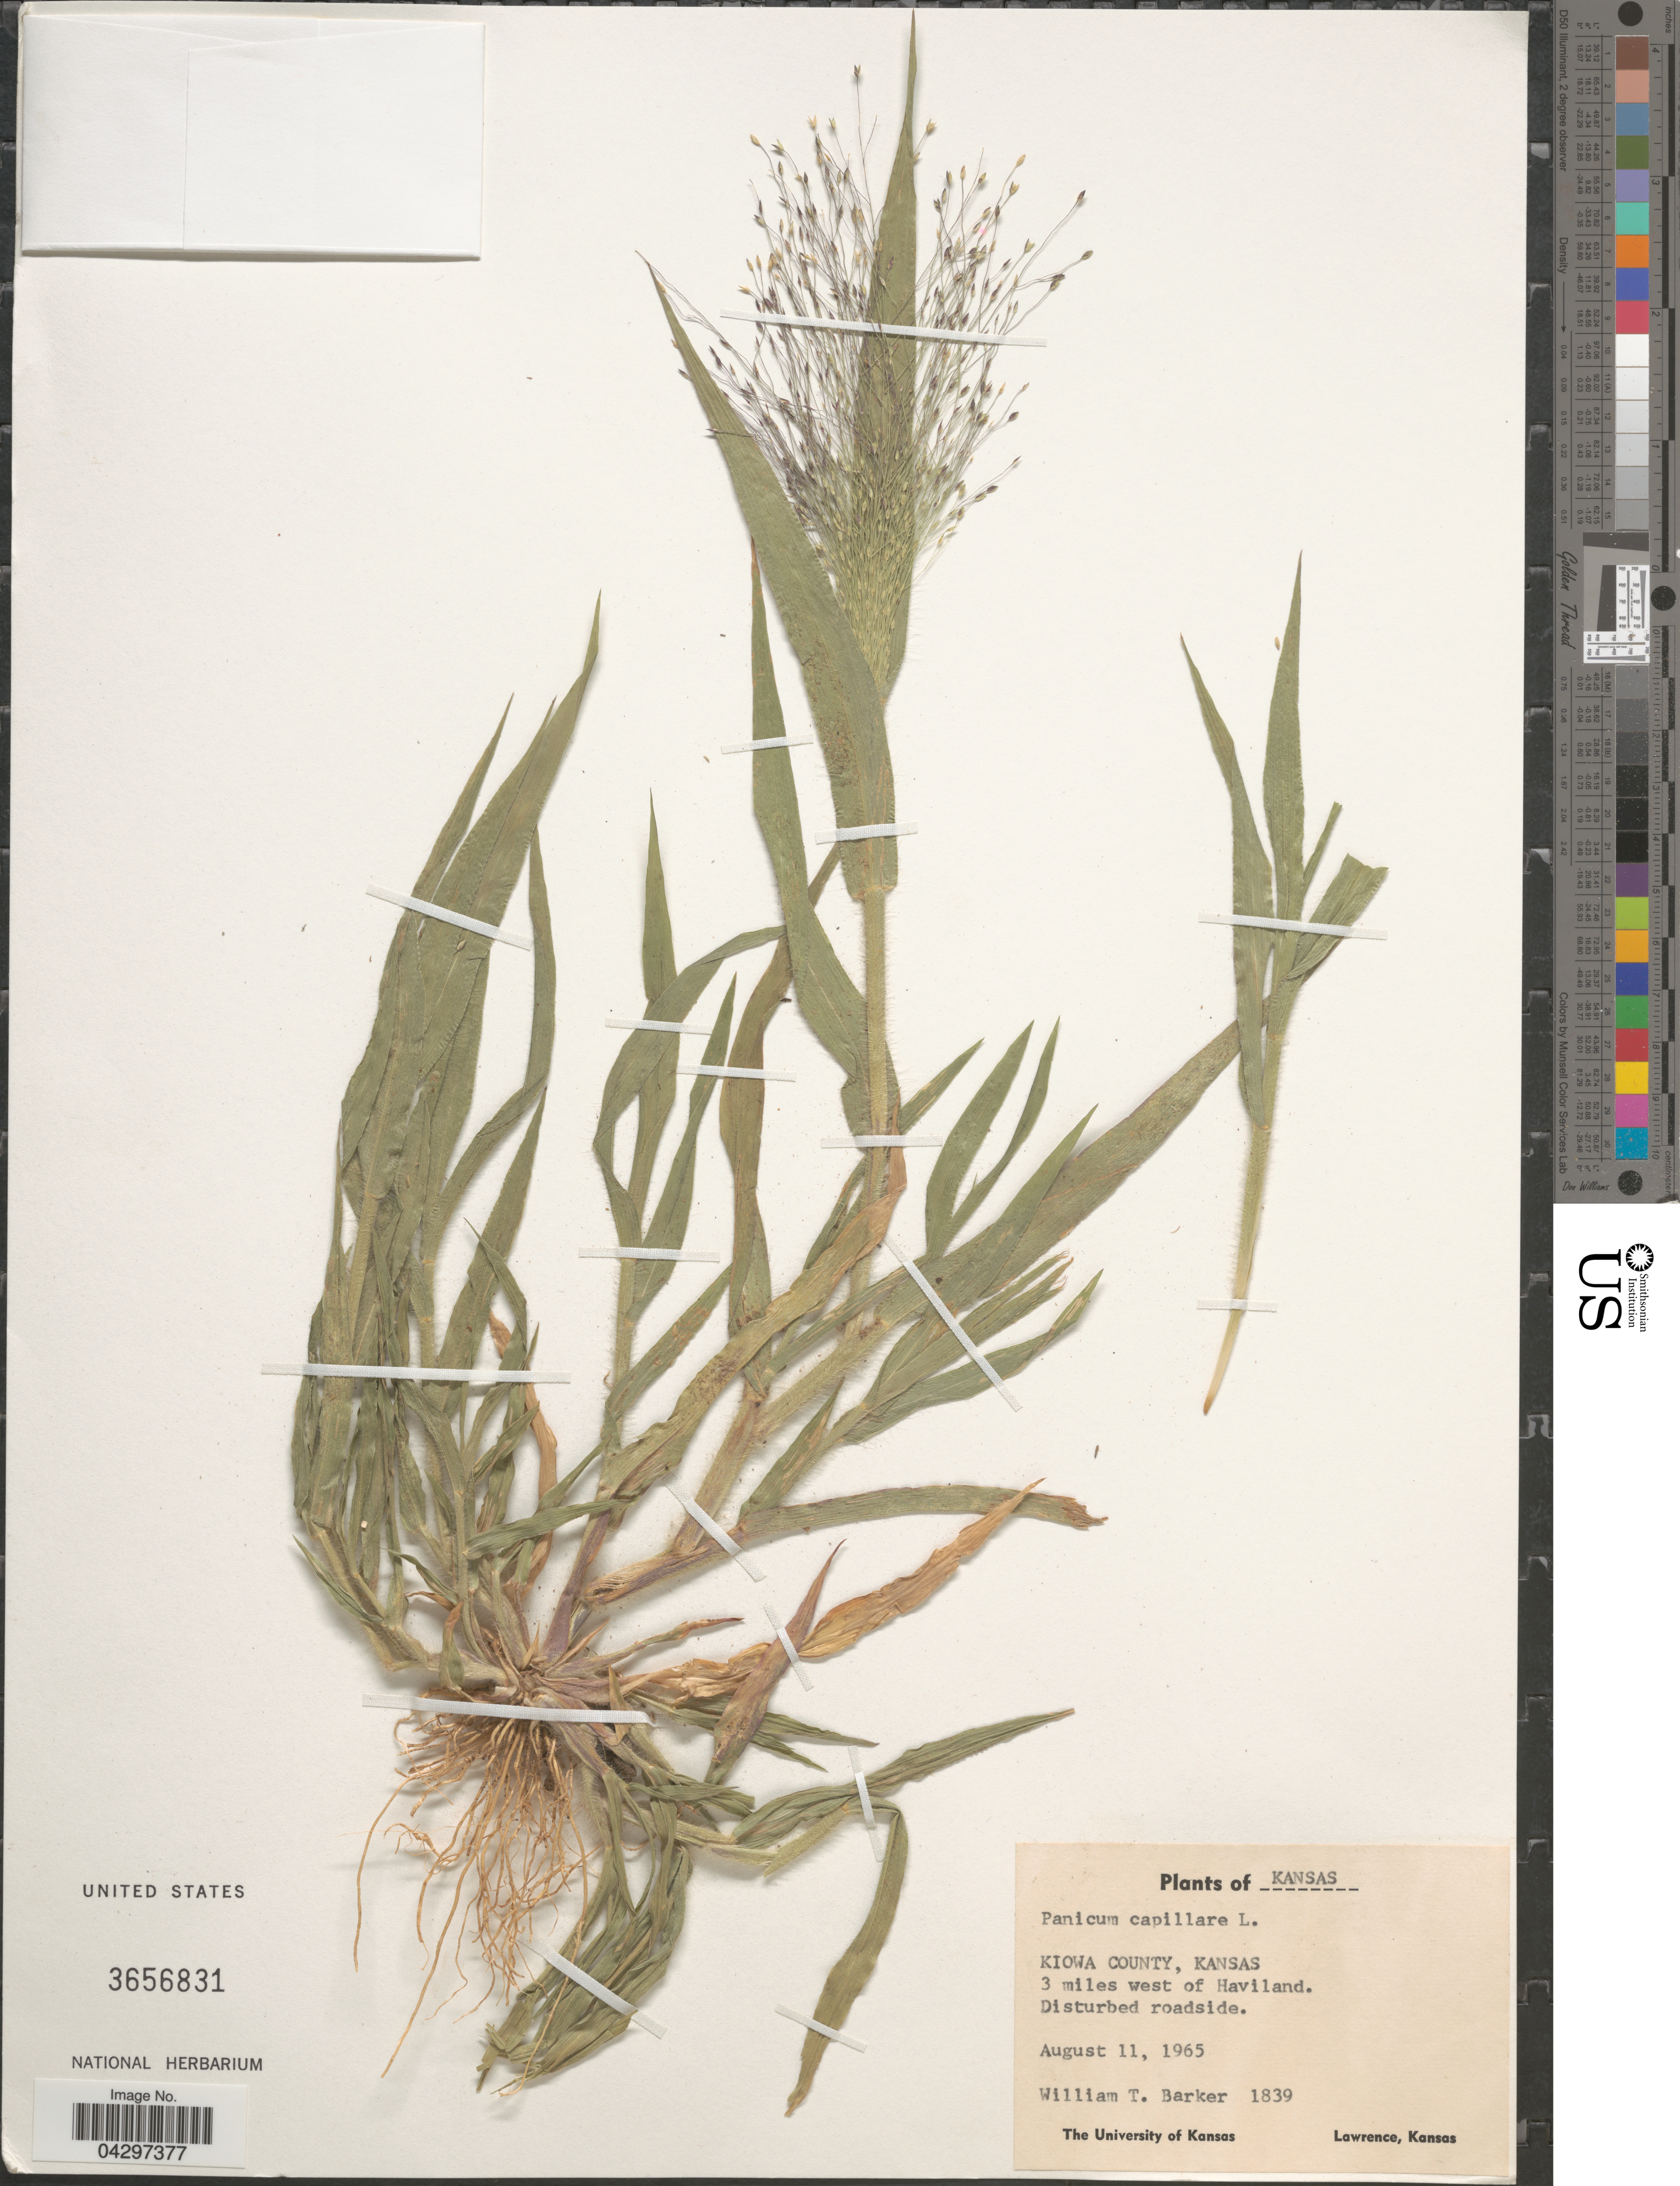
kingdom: Plantae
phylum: Tracheophyta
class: Liliopsida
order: Poales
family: Poaceae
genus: Panicum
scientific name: Panicum capillare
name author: L.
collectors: W. T. Barker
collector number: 1839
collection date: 1965-08-11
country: United States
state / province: Kansas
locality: Kiowa County. 3 miles west of Haviland.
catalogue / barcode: US 3656831